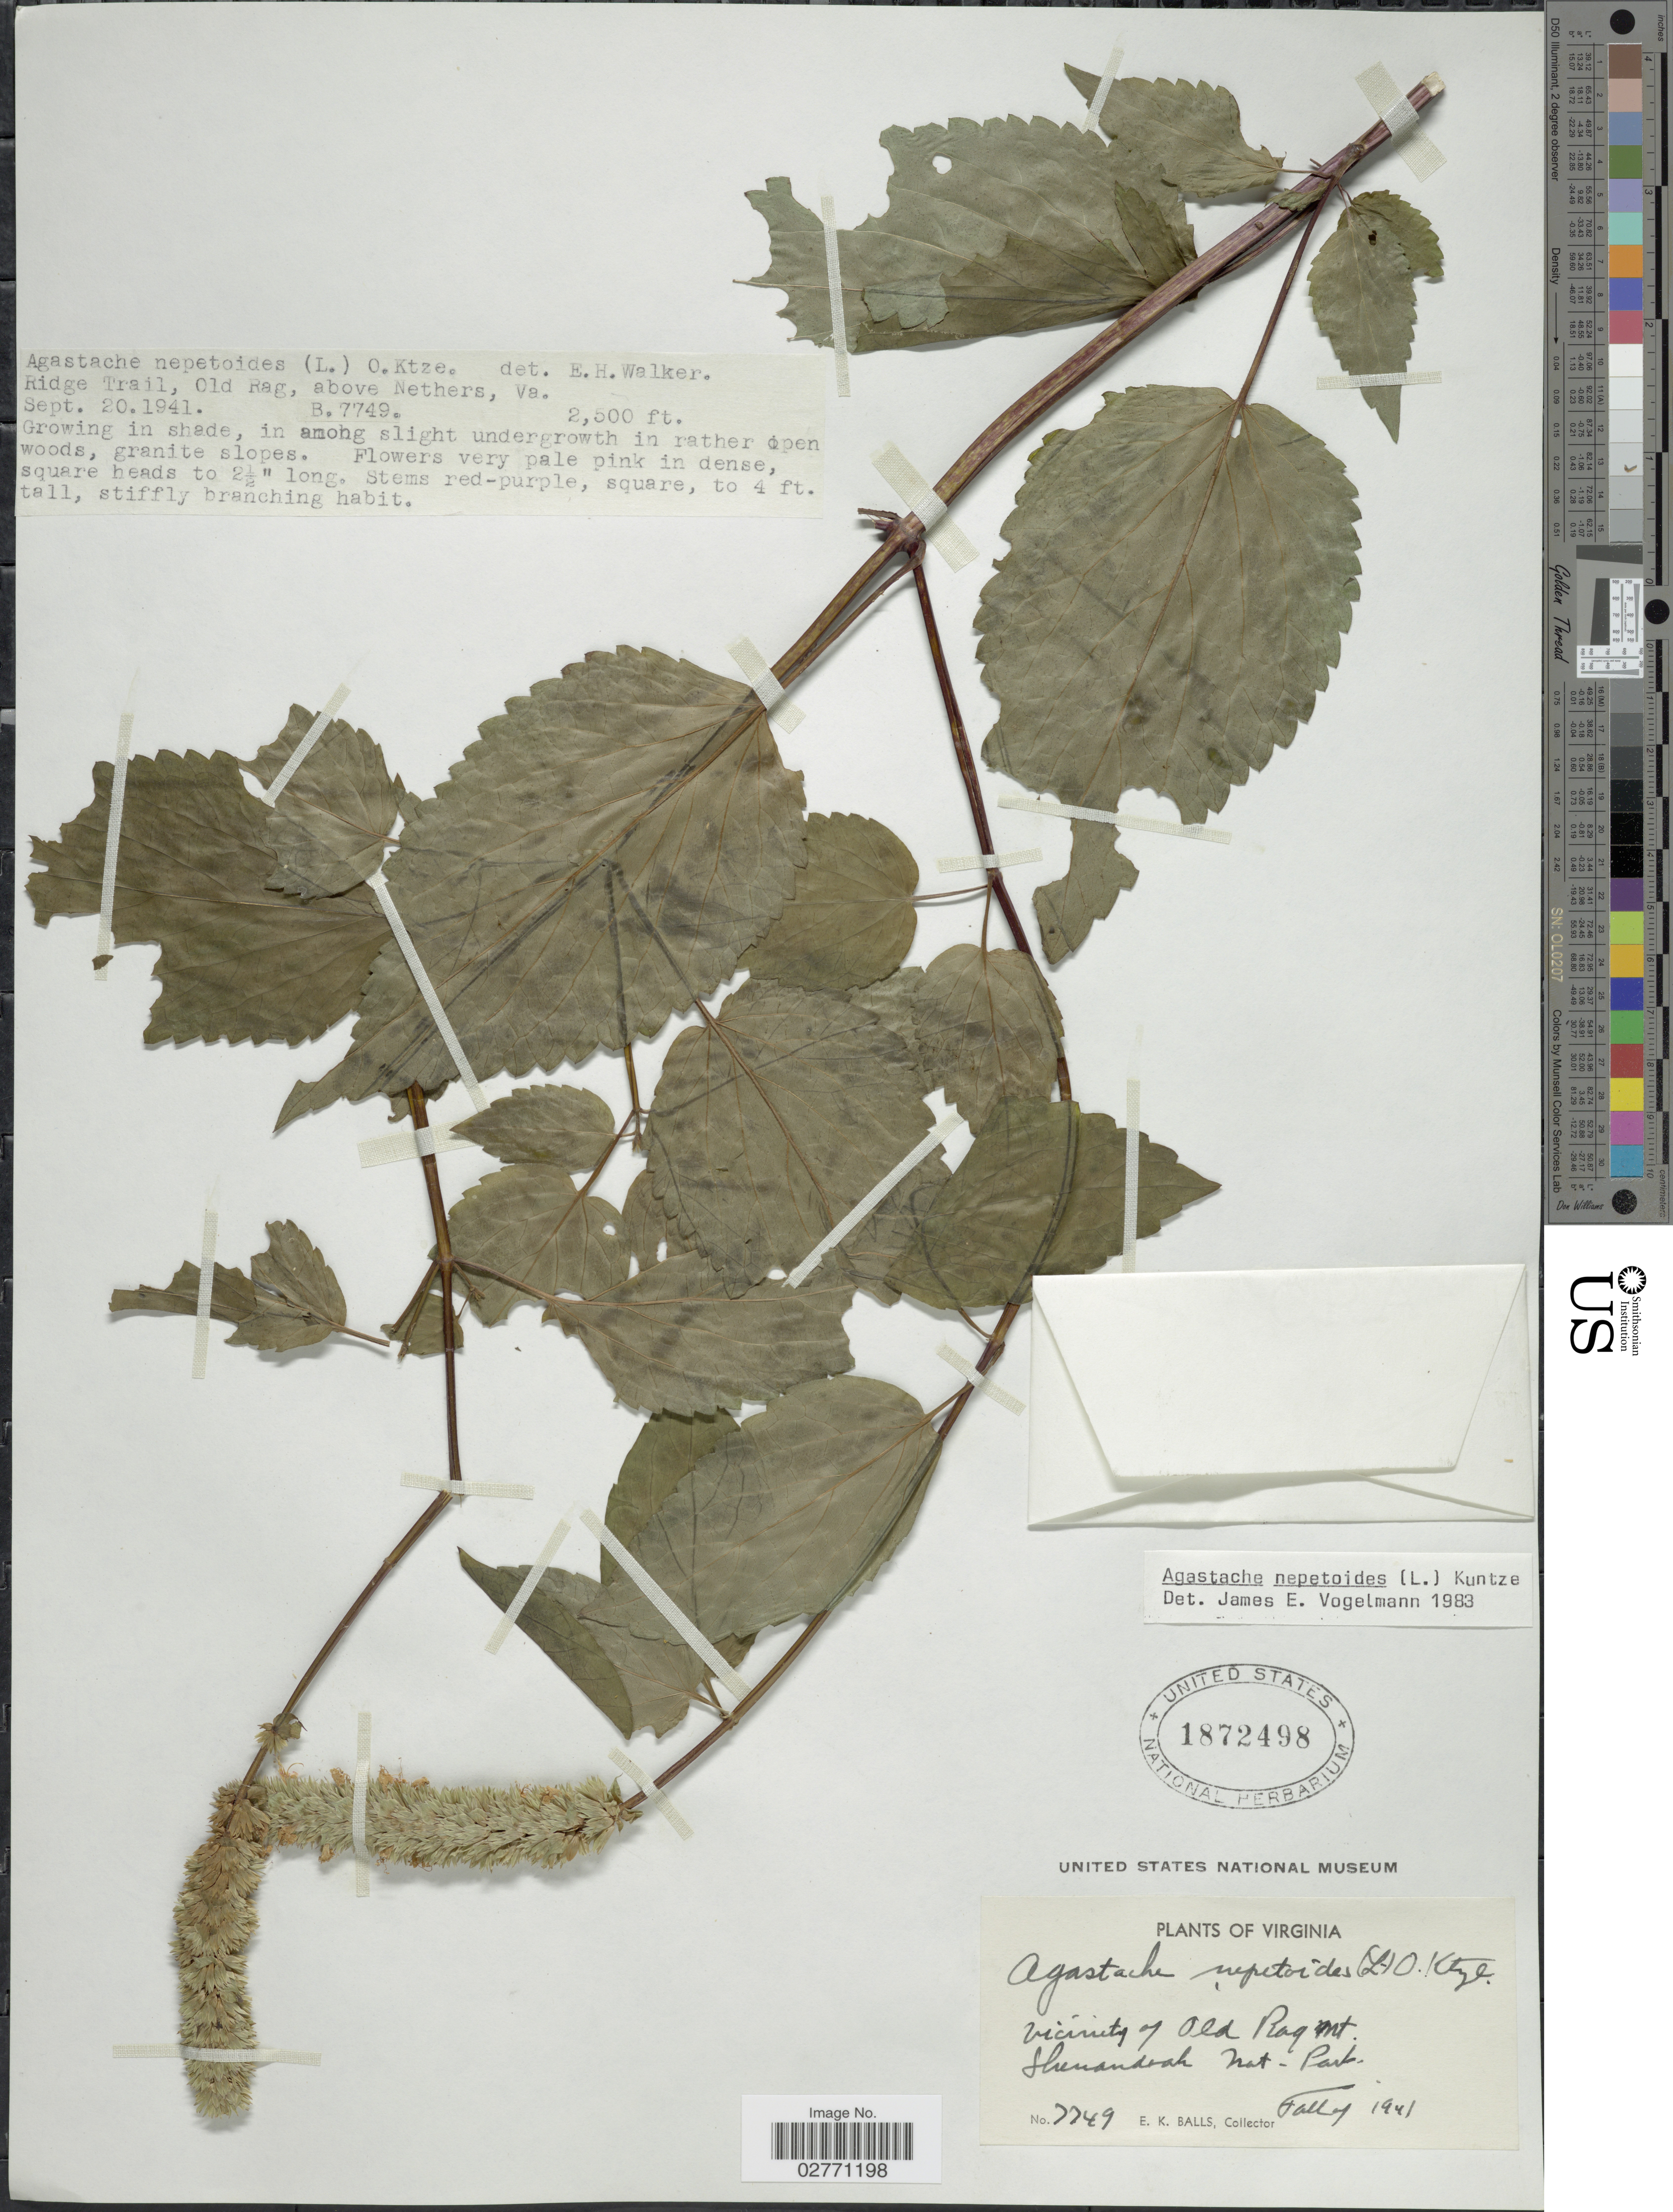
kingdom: Plantae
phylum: Tracheophyta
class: Magnoliopsida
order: Lamiales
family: Lamiaceae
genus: Agastache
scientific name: Agastache nepetoides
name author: (L.) Kuntze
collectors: E. K. Balls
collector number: B7749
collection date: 1941-09-20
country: United States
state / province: Virginia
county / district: Shenandoah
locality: Vicinity of Old Rag Mt. Shenandoah Nat. Park. Ridge Trail, Old Rage, above Nethers.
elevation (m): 762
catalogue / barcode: US 1872498